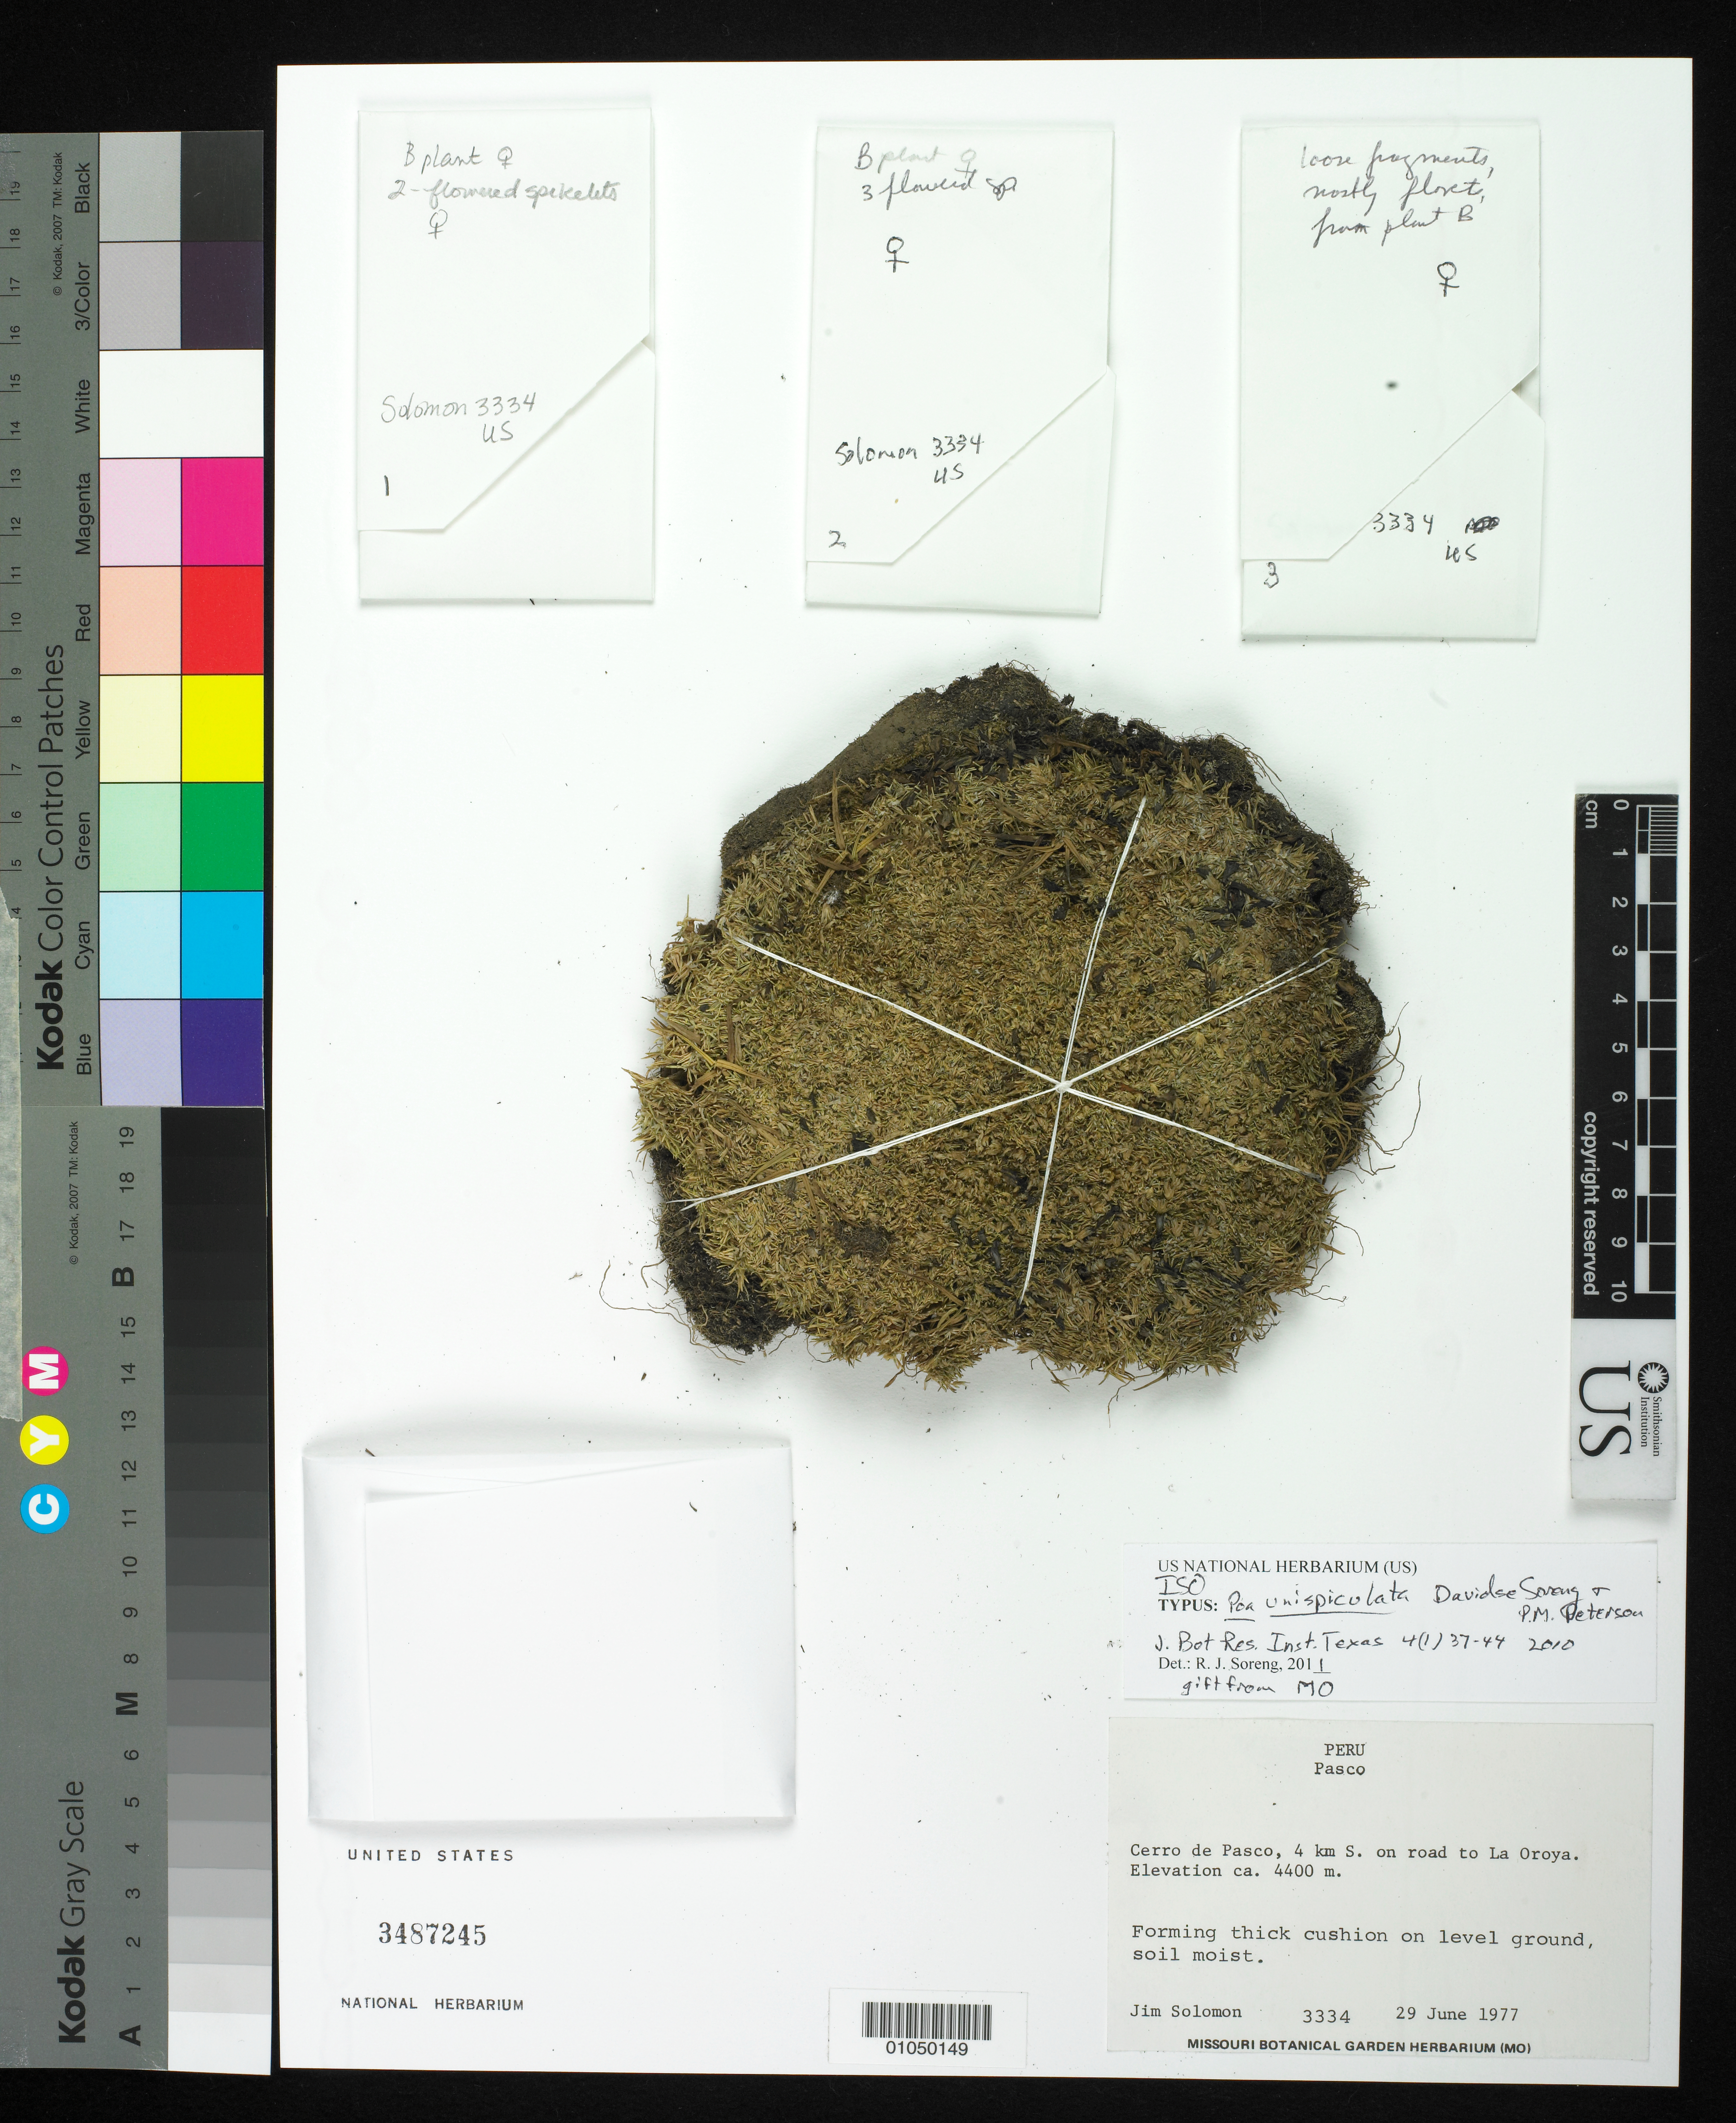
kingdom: Plantae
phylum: Tracheophyta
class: Liliopsida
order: Poales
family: Poaceae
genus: Poa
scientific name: Poa unispiculata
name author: Davidse & et al.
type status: Isotype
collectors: J. C. Solomon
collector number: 3334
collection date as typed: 29 Jun 1977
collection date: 1977-06-29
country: Peru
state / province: Pasco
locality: Cerro de Pasco; 4 km S on road to La Oroya.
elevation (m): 4400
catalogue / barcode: US 3487245